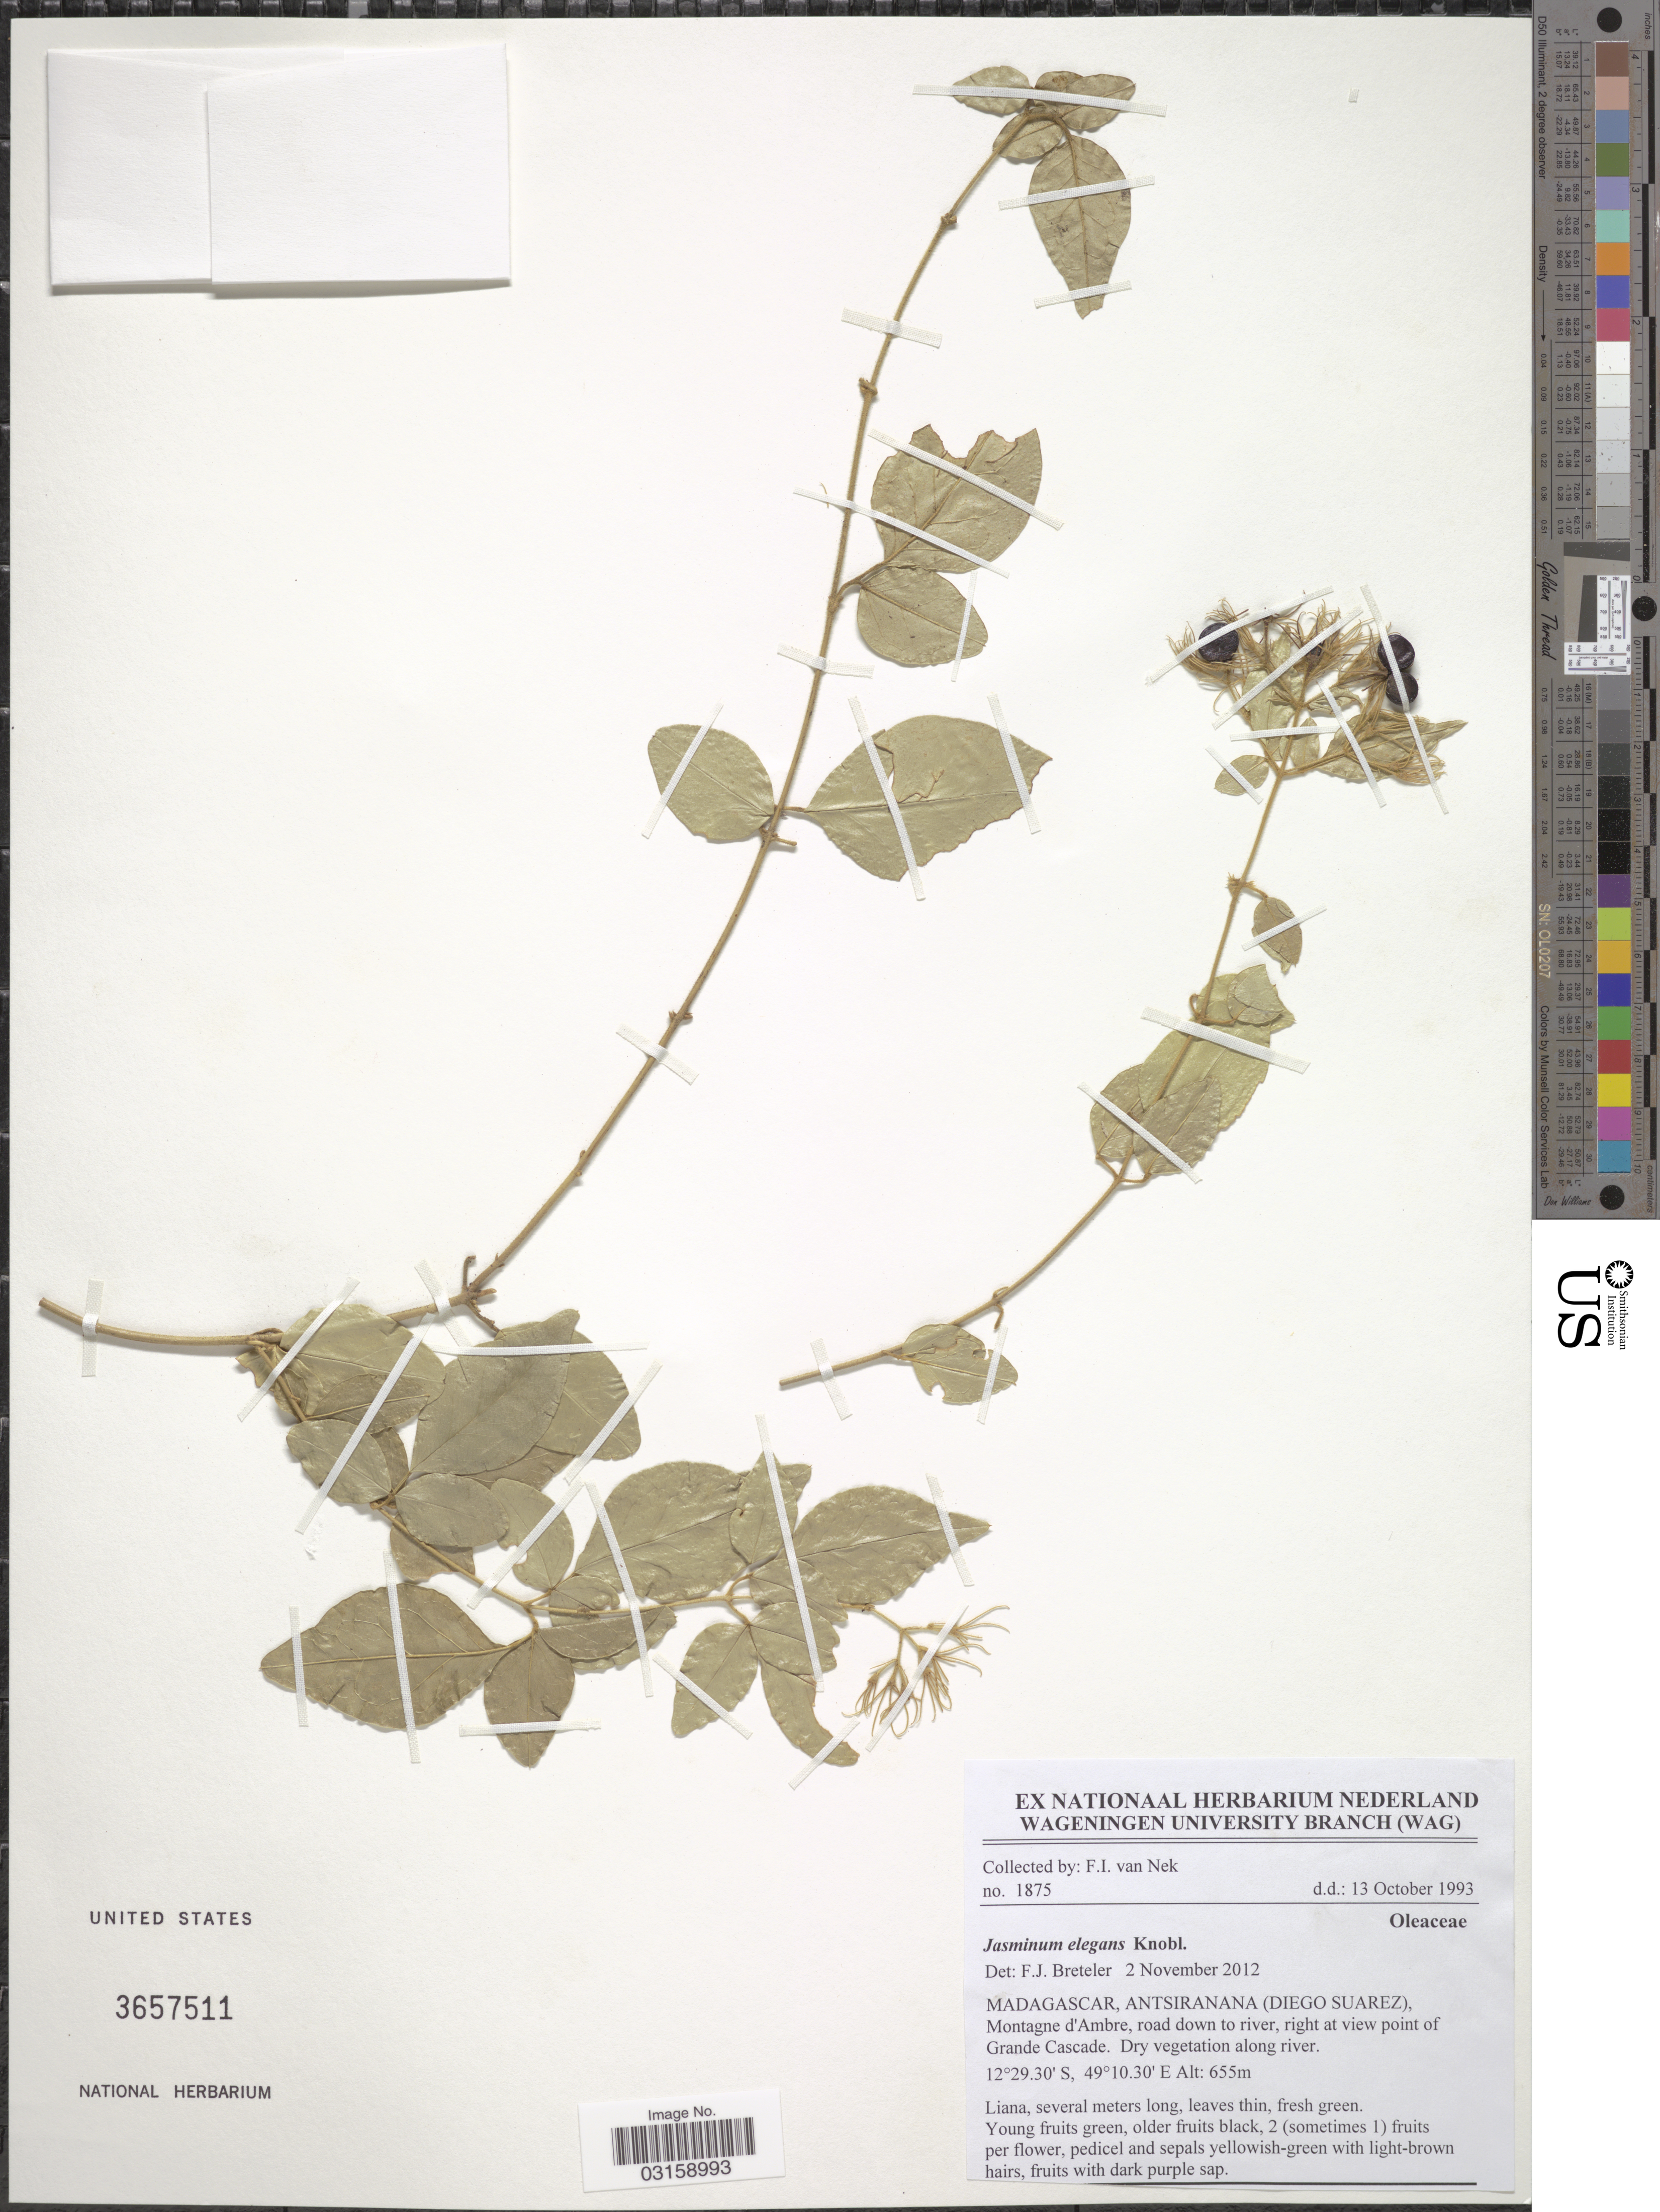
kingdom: Plantae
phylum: Tracheophyta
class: Magnoliopsida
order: Lamiales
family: Oleaceae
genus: Jasminum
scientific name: Jasminum elegans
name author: Knobl.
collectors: F. van Nek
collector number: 1875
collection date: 1993-10-13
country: Madagascar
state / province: Diana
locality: (Diego Suarez), Montagne d'Ambre, road down to river, right at view point of Grande Cascade.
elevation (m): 655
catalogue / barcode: US 3657511